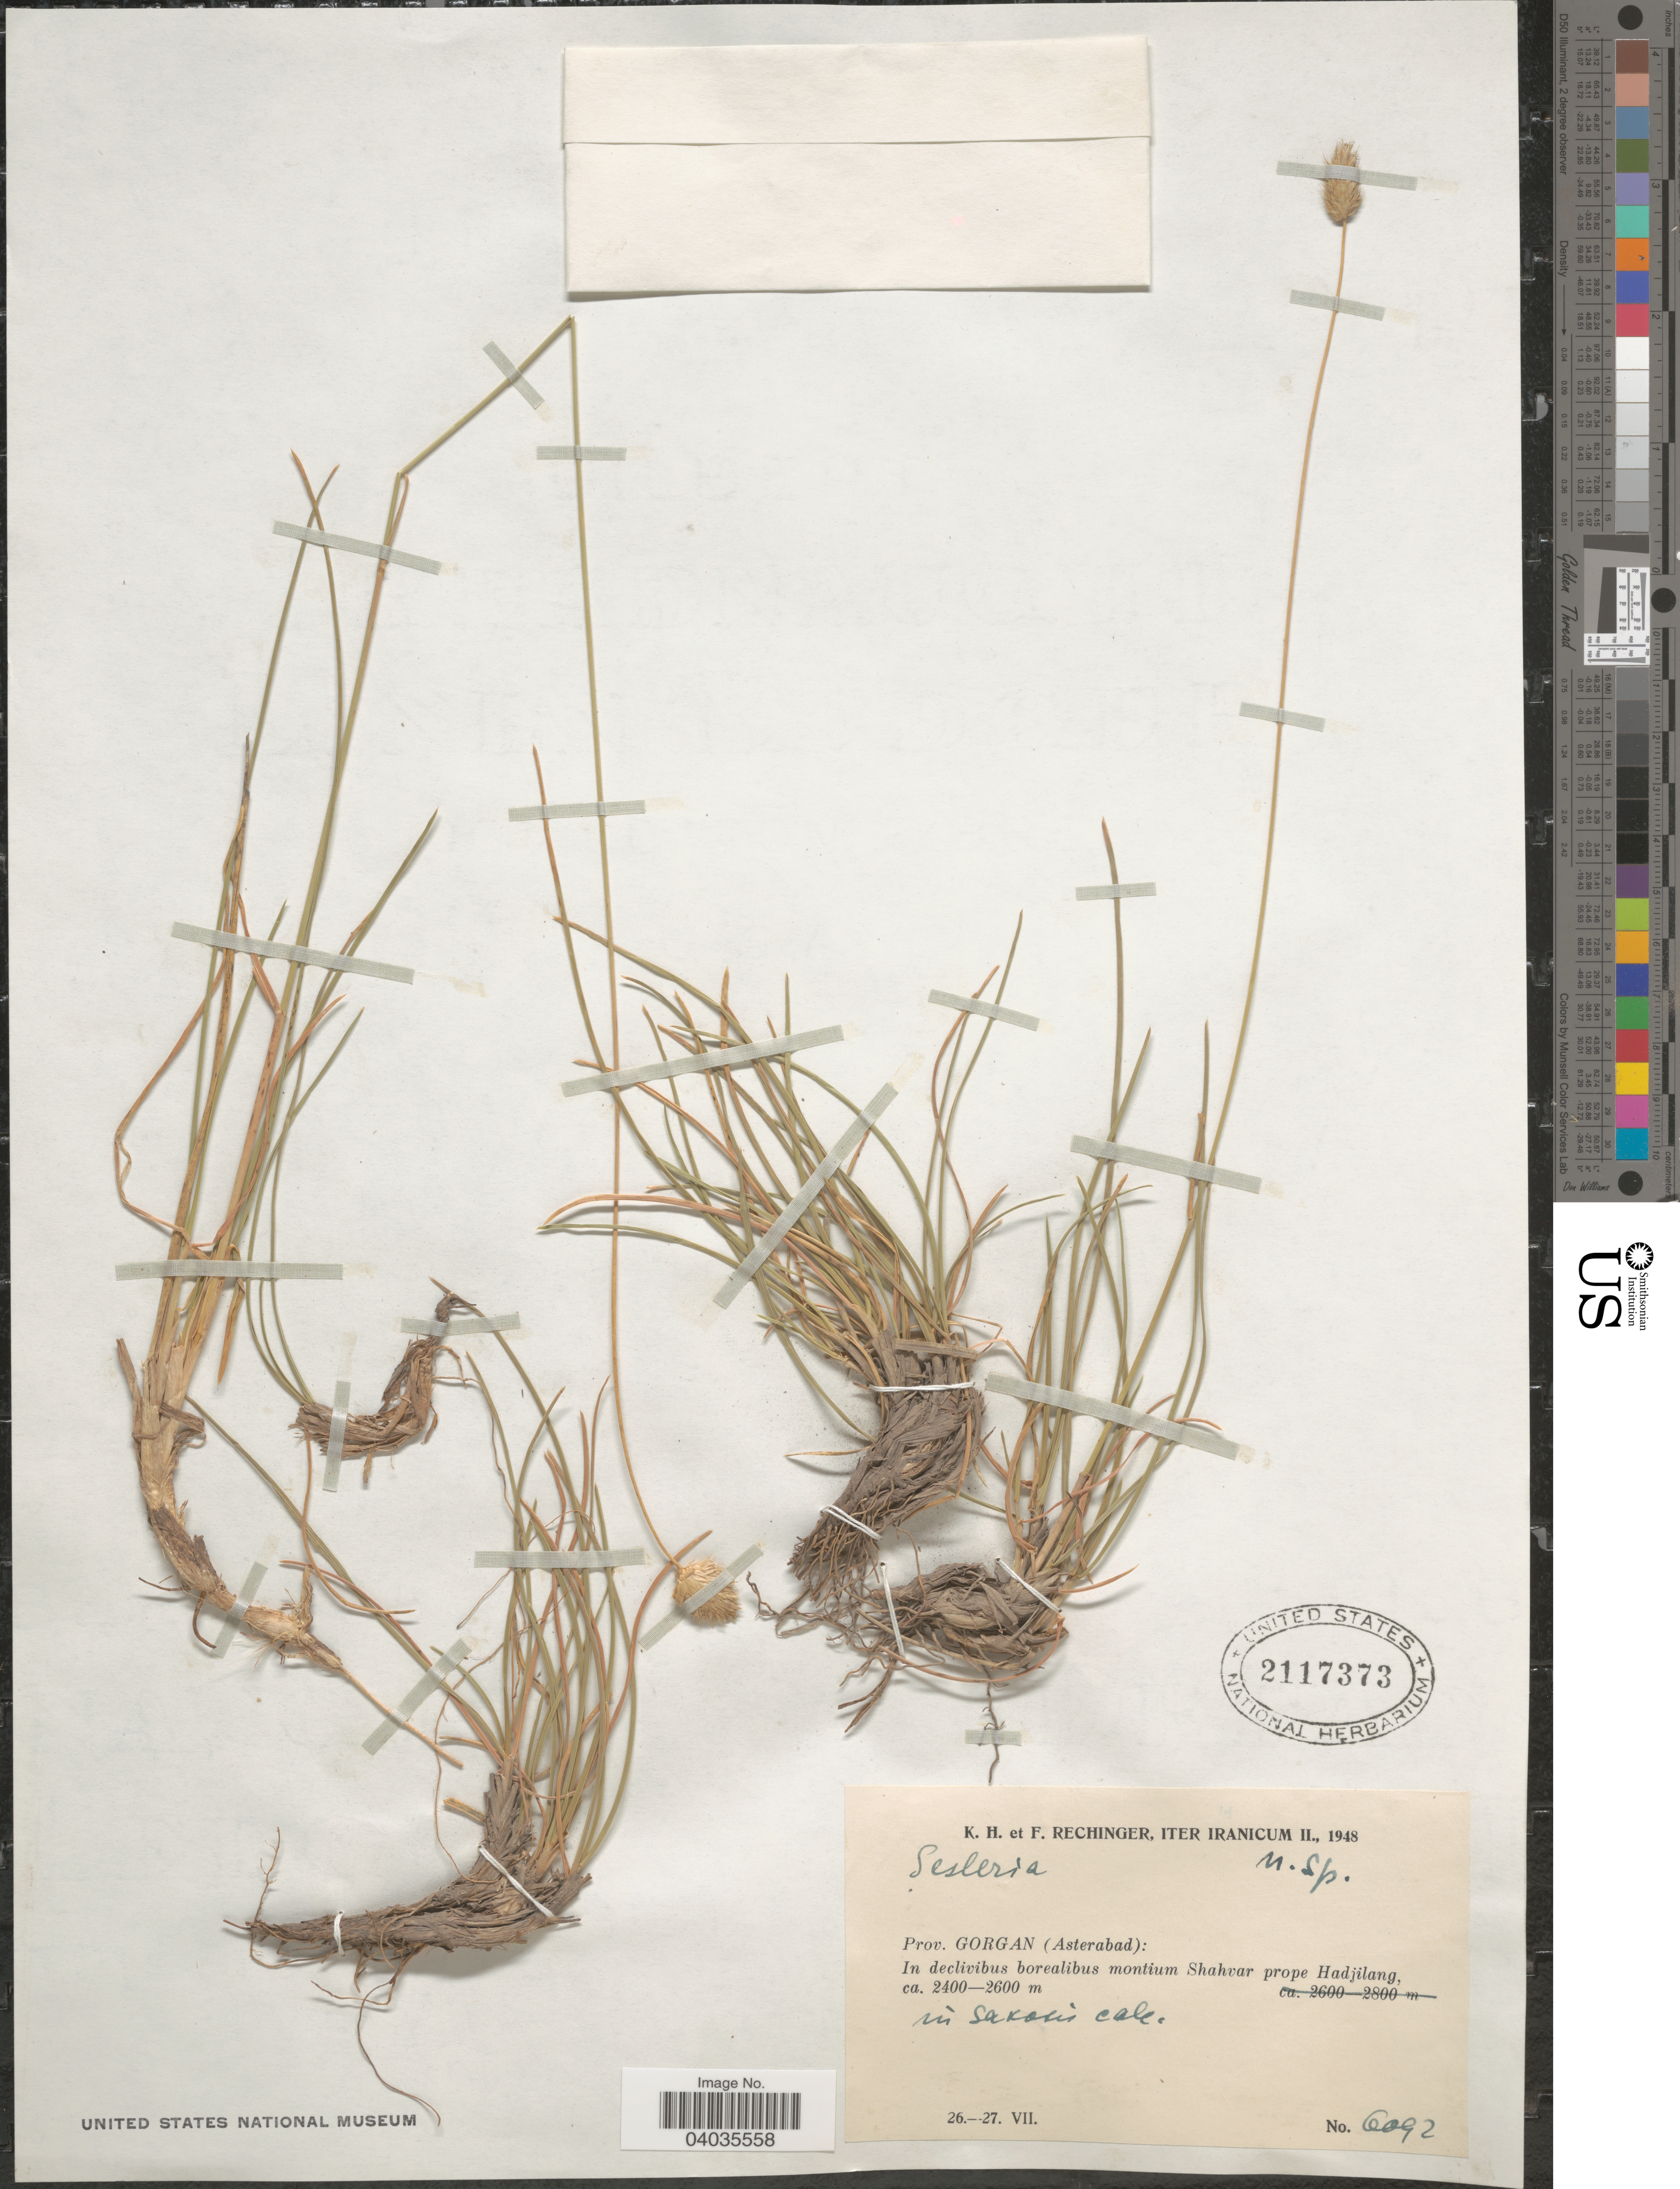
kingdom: Plantae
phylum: Tracheophyta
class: Liliopsida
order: Poales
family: Poaceae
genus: Sesleria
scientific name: Sesleria sp.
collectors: K. H. Rechinger & F. Rechinger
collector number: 6092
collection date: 1948-07-26/1948-07-27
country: Iran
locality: Iter Iranicum. Prov. Gorgan (Asterabad): In declivibus borealibus montium Shahvar prope Hadjilang, in saxosis [interpreted] calc.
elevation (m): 2400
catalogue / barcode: US 2117373